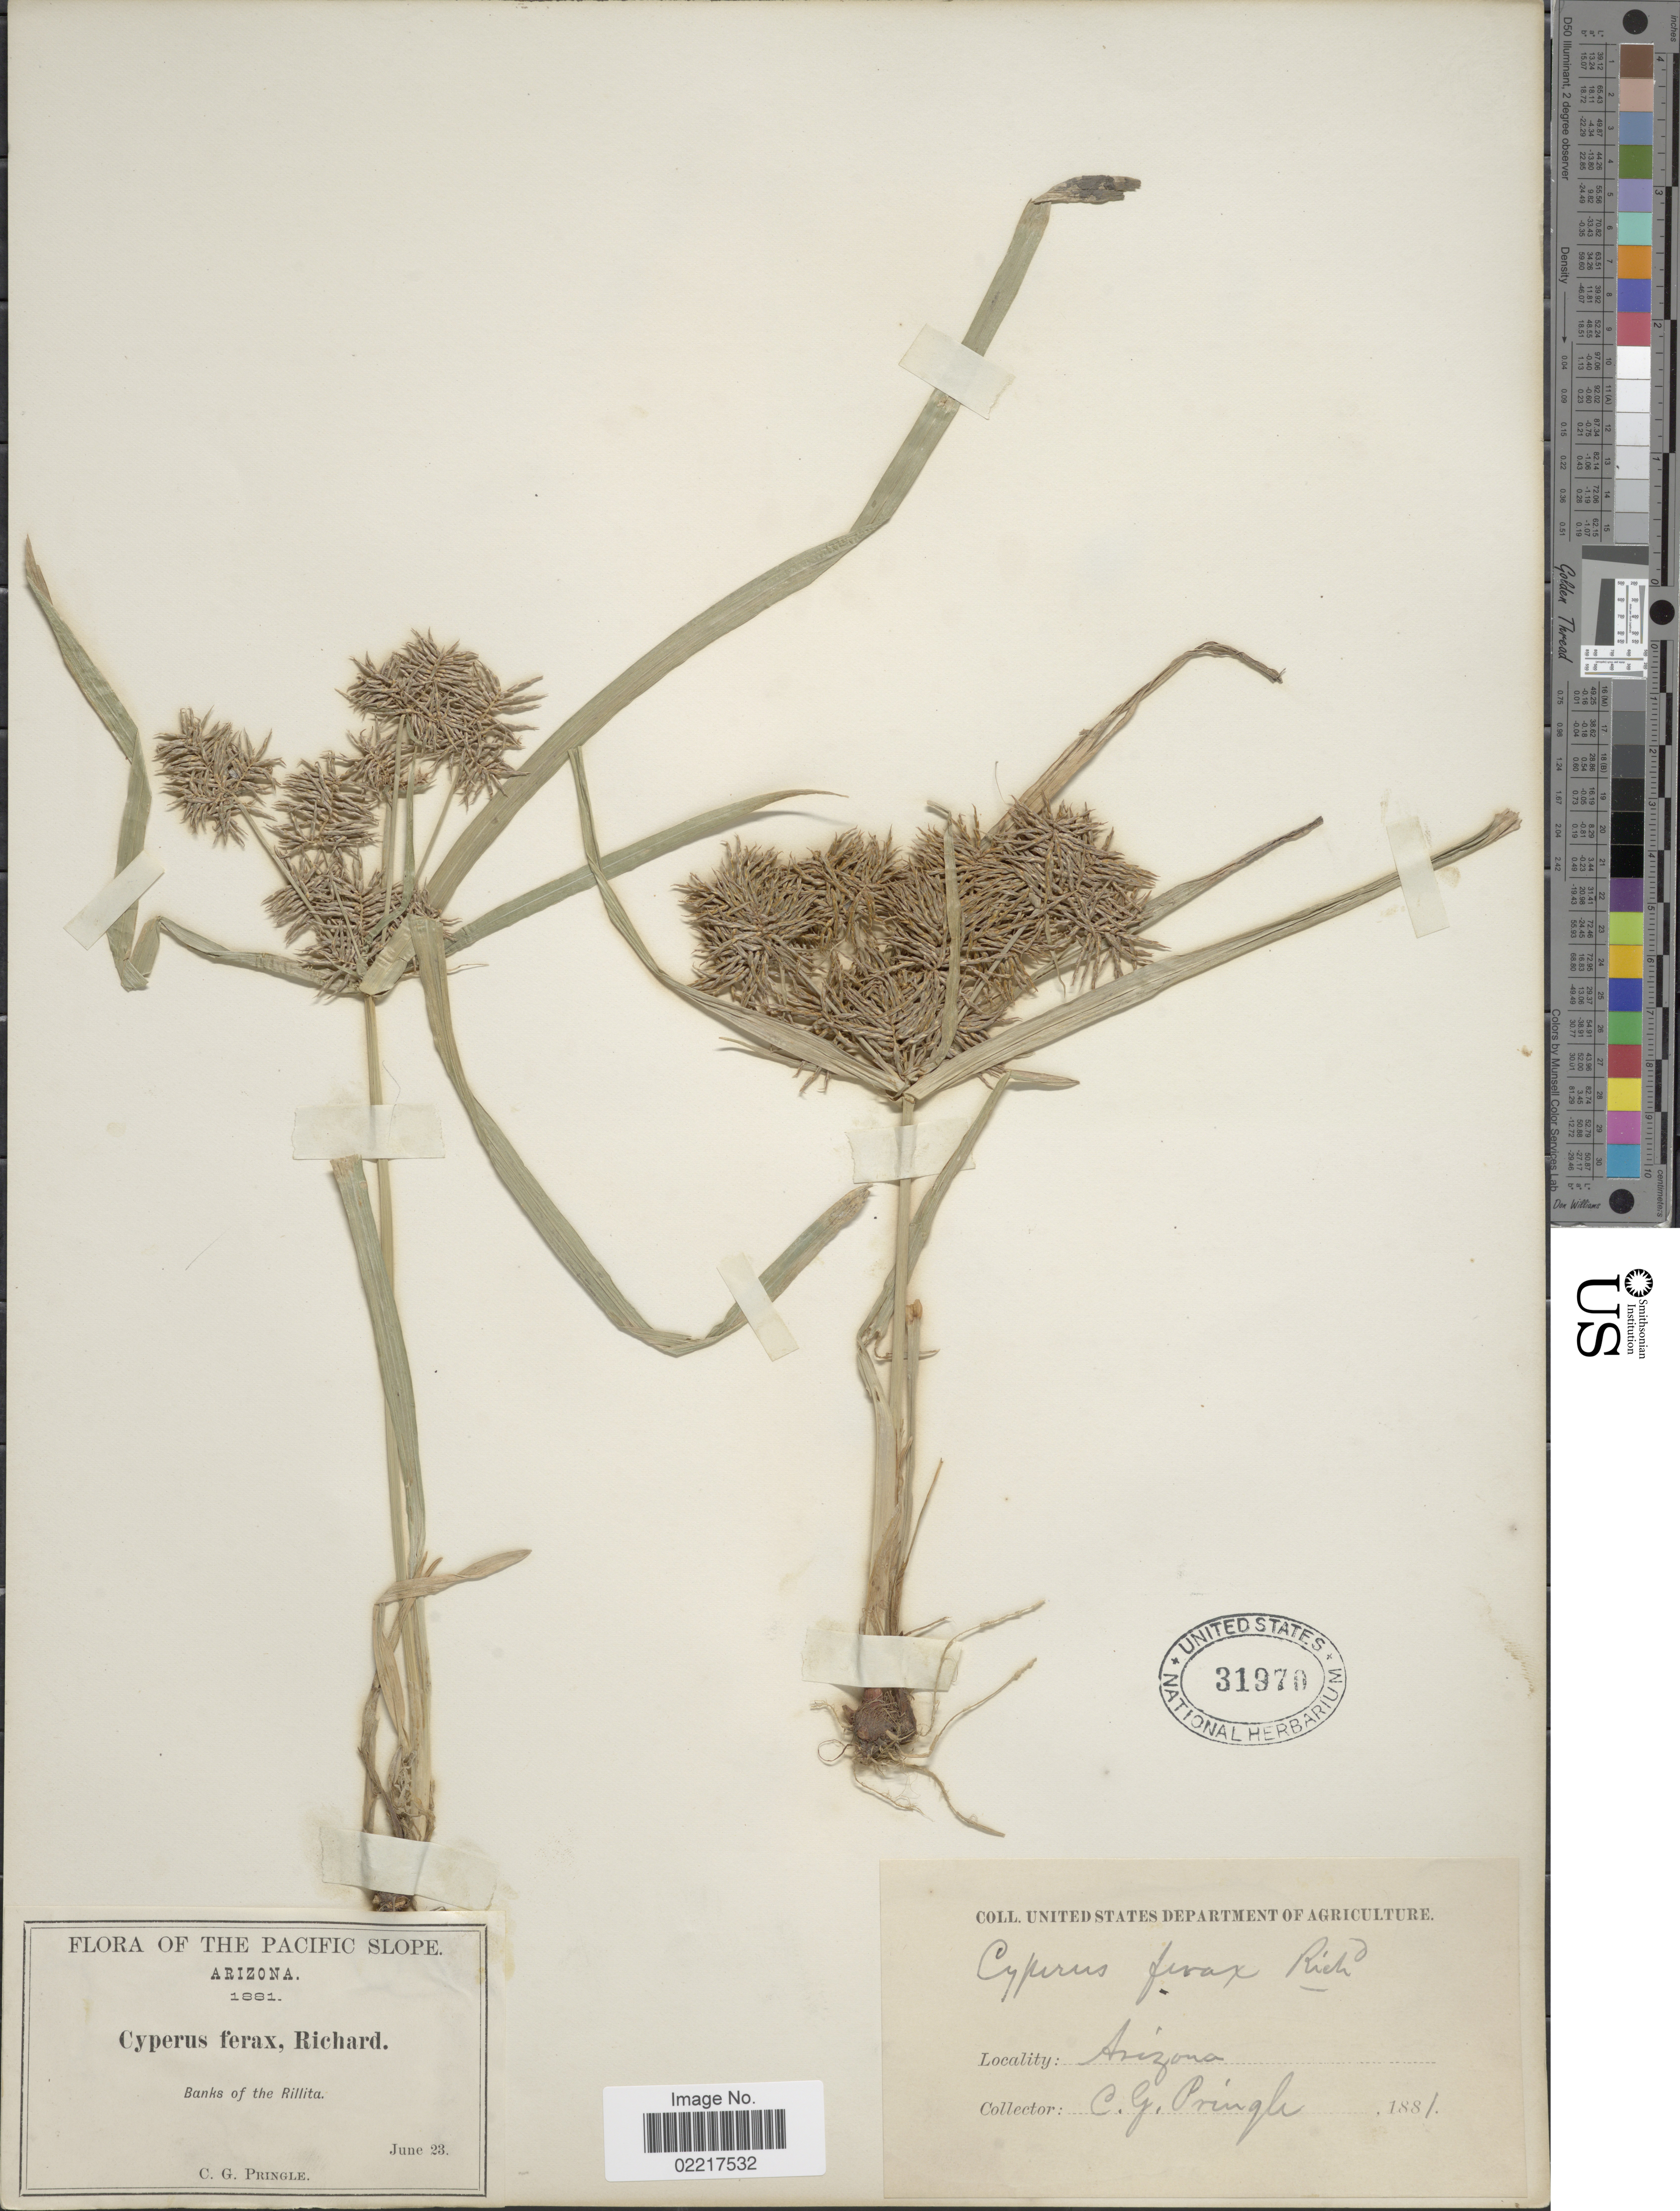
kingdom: Plantae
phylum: Tracheophyta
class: Liliopsida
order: Poales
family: Cyperaceae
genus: Cyperus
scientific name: Cyperus odoratus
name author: L.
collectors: C. G. Pringle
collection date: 1881-06-23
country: United States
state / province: Arizona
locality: The Pacific Slope, Banks of the Rillita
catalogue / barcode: US 31970